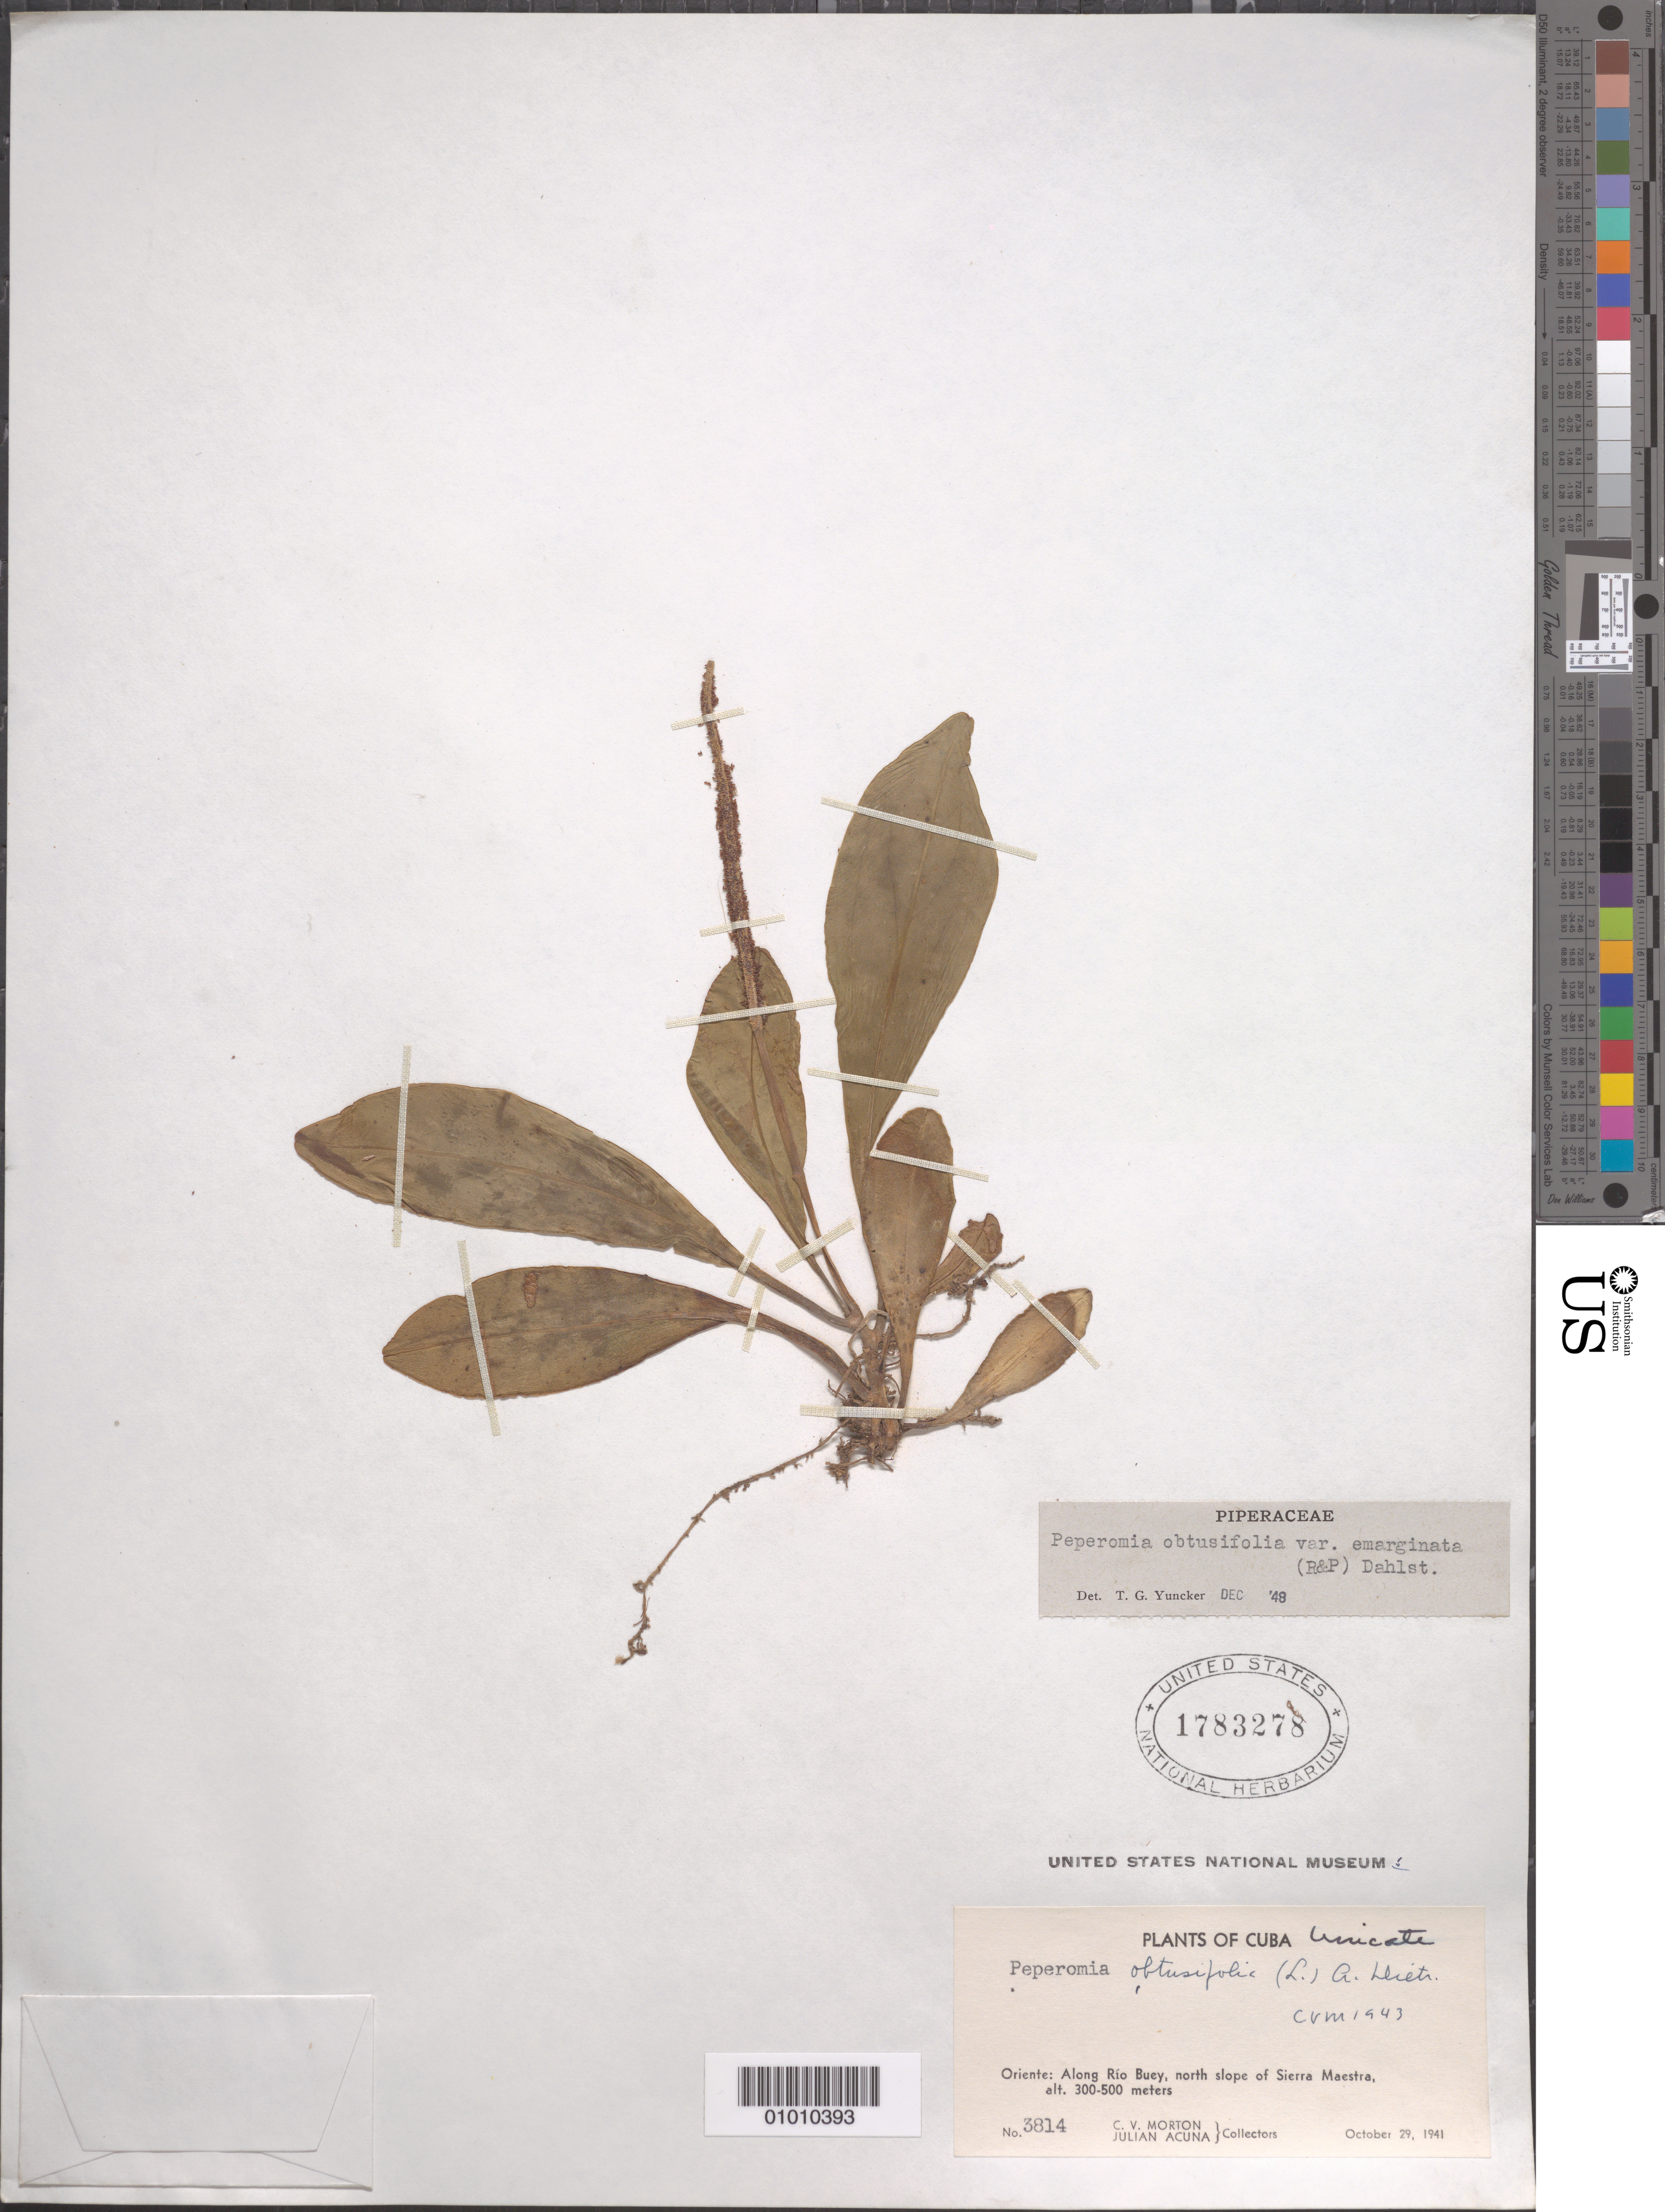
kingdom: Plantae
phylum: Tracheophyta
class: Magnoliopsida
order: Piperales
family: Piperaceae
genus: Peperomia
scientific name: Peperomia obtusifolia var. emarginata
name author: (Ruiz & Pav.) Dahlst.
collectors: C. V. Morton & J. Acuña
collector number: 3814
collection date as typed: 29 Oct 1941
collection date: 1941-10-29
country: Cuba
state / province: Oriente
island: Cuba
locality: Oriente: Along Rio Buey, N slope of Sierra Maestra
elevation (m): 300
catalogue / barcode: US 1783278